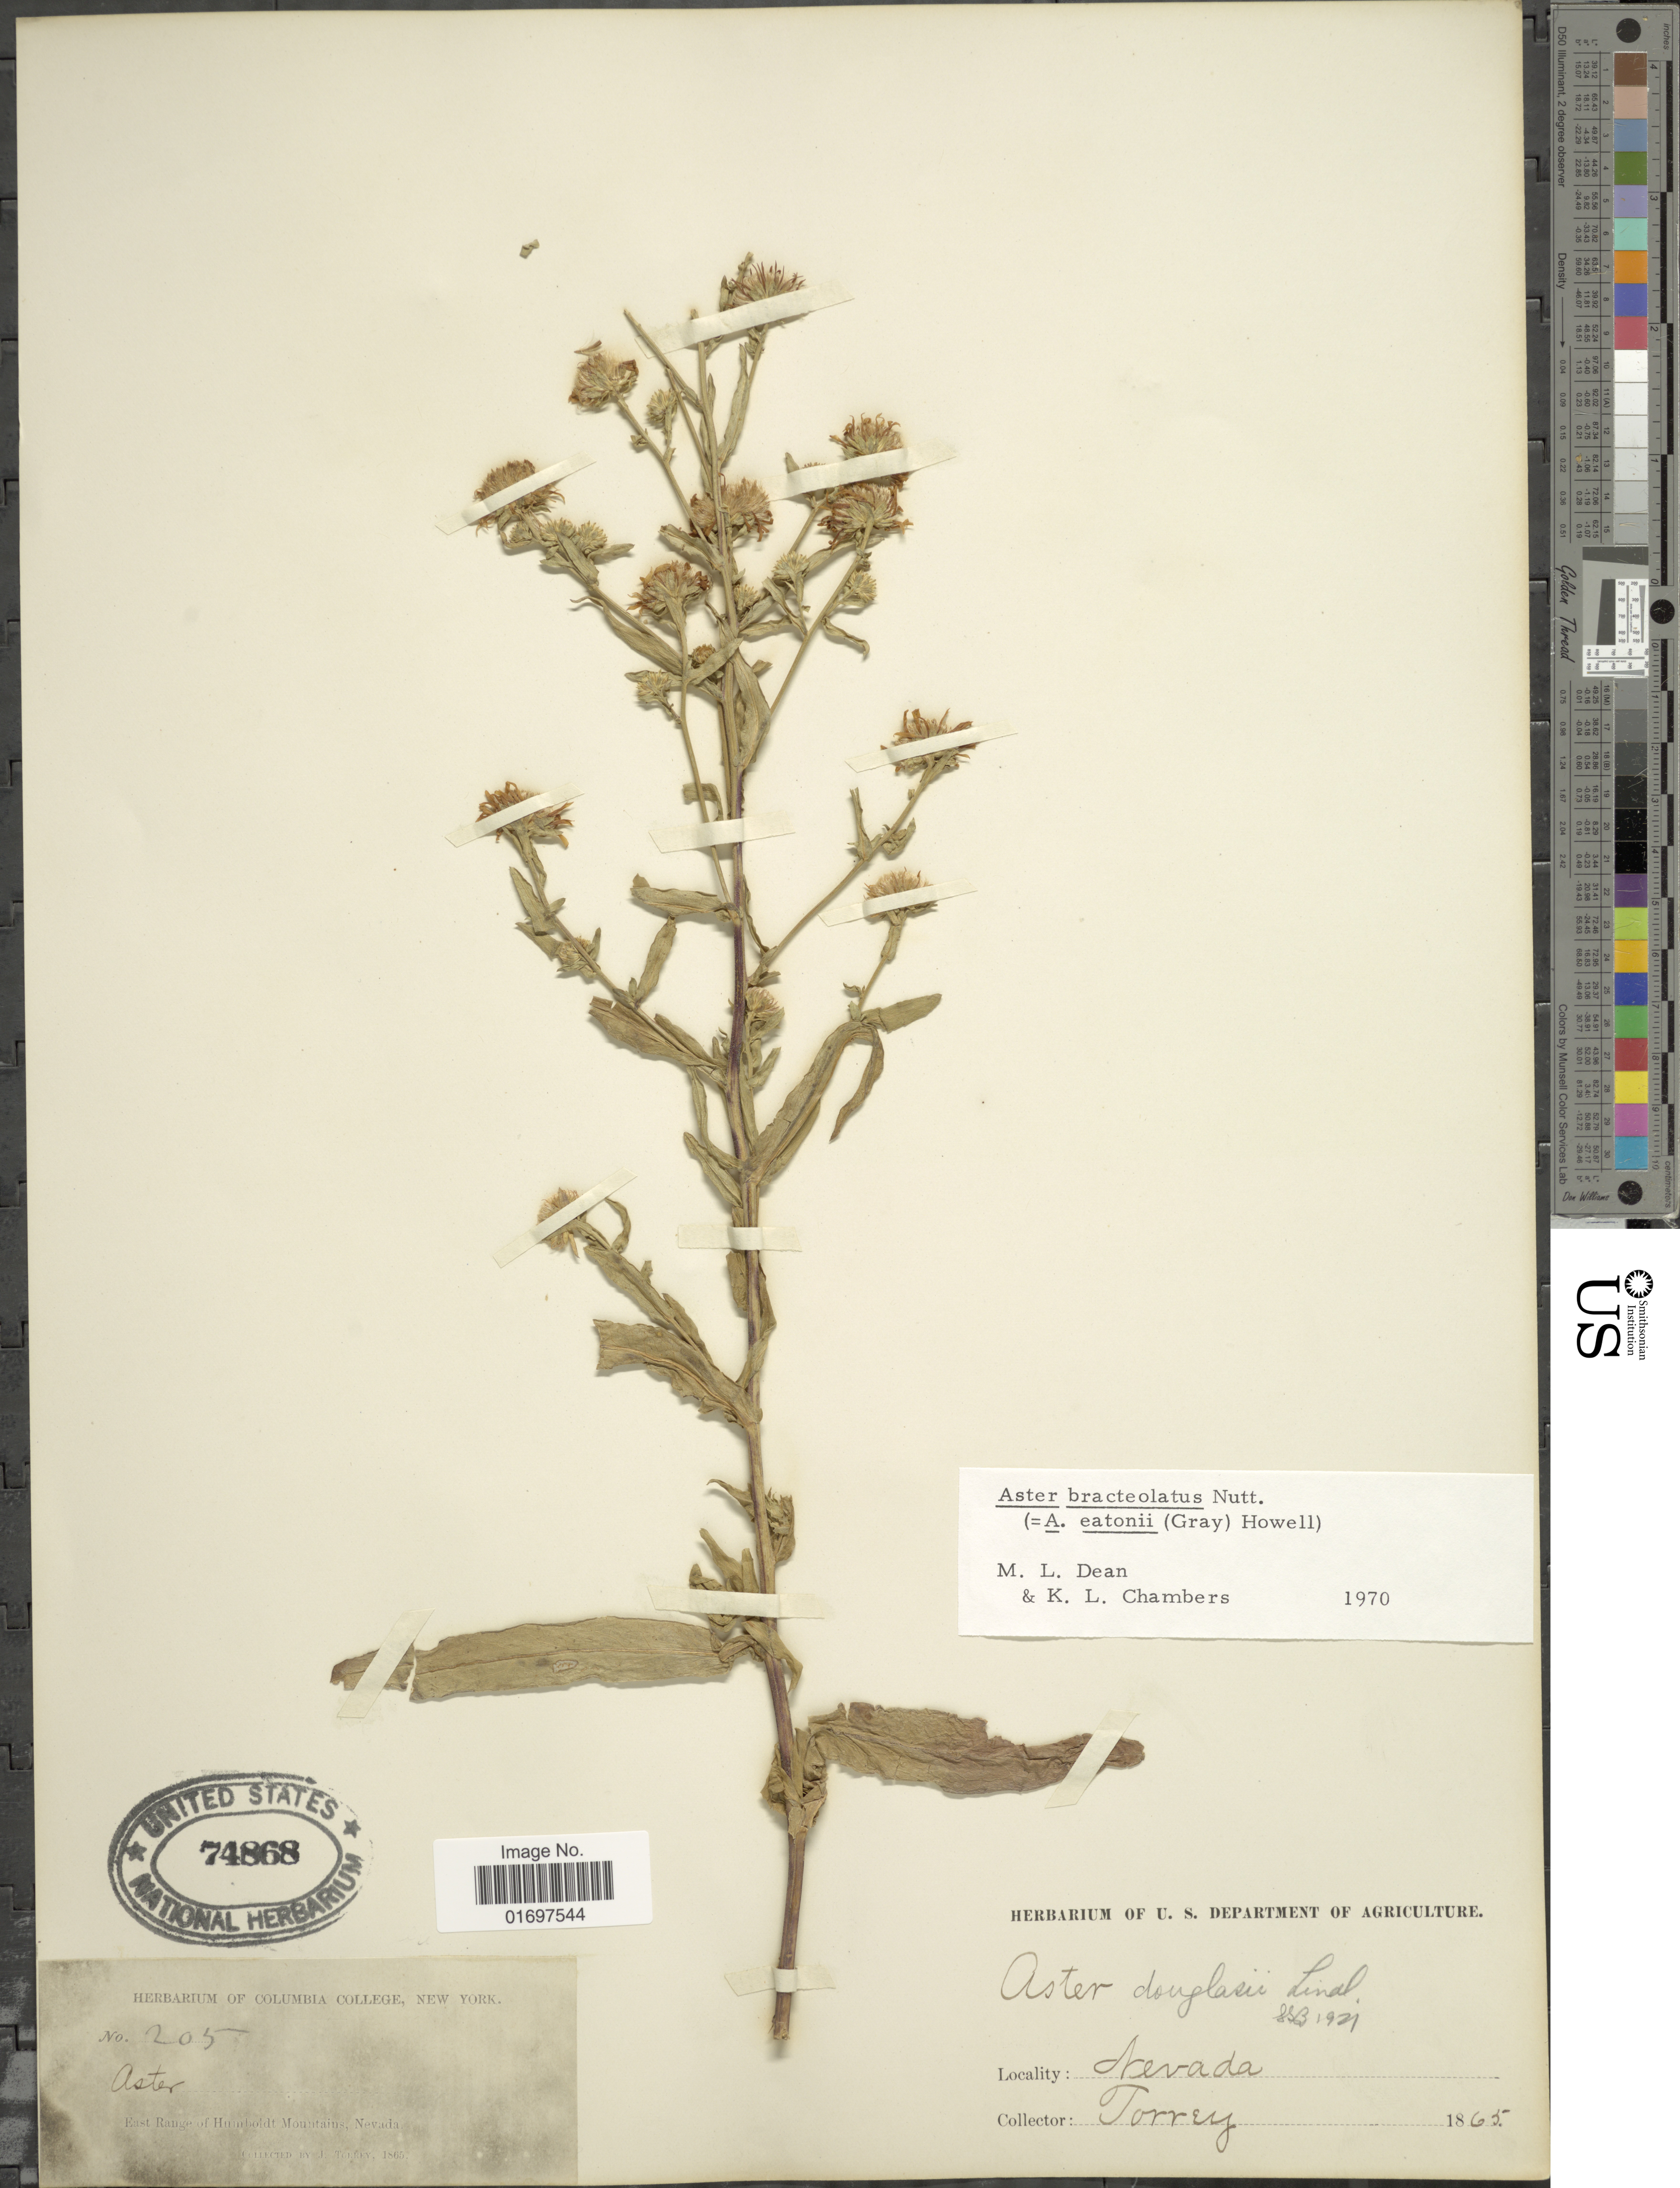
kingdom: Plantae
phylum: Tracheophyta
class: Magnoliopsida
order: Asterales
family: Asteraceae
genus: Symphyotrichum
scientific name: Symphyotrichum bracteolatum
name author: (Nutt.) G.L. Nesom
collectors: J. Torrey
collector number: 205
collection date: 1865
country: United States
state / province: Nevada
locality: East Range of Humboldt Mountains, Nevada.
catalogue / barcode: US 74868